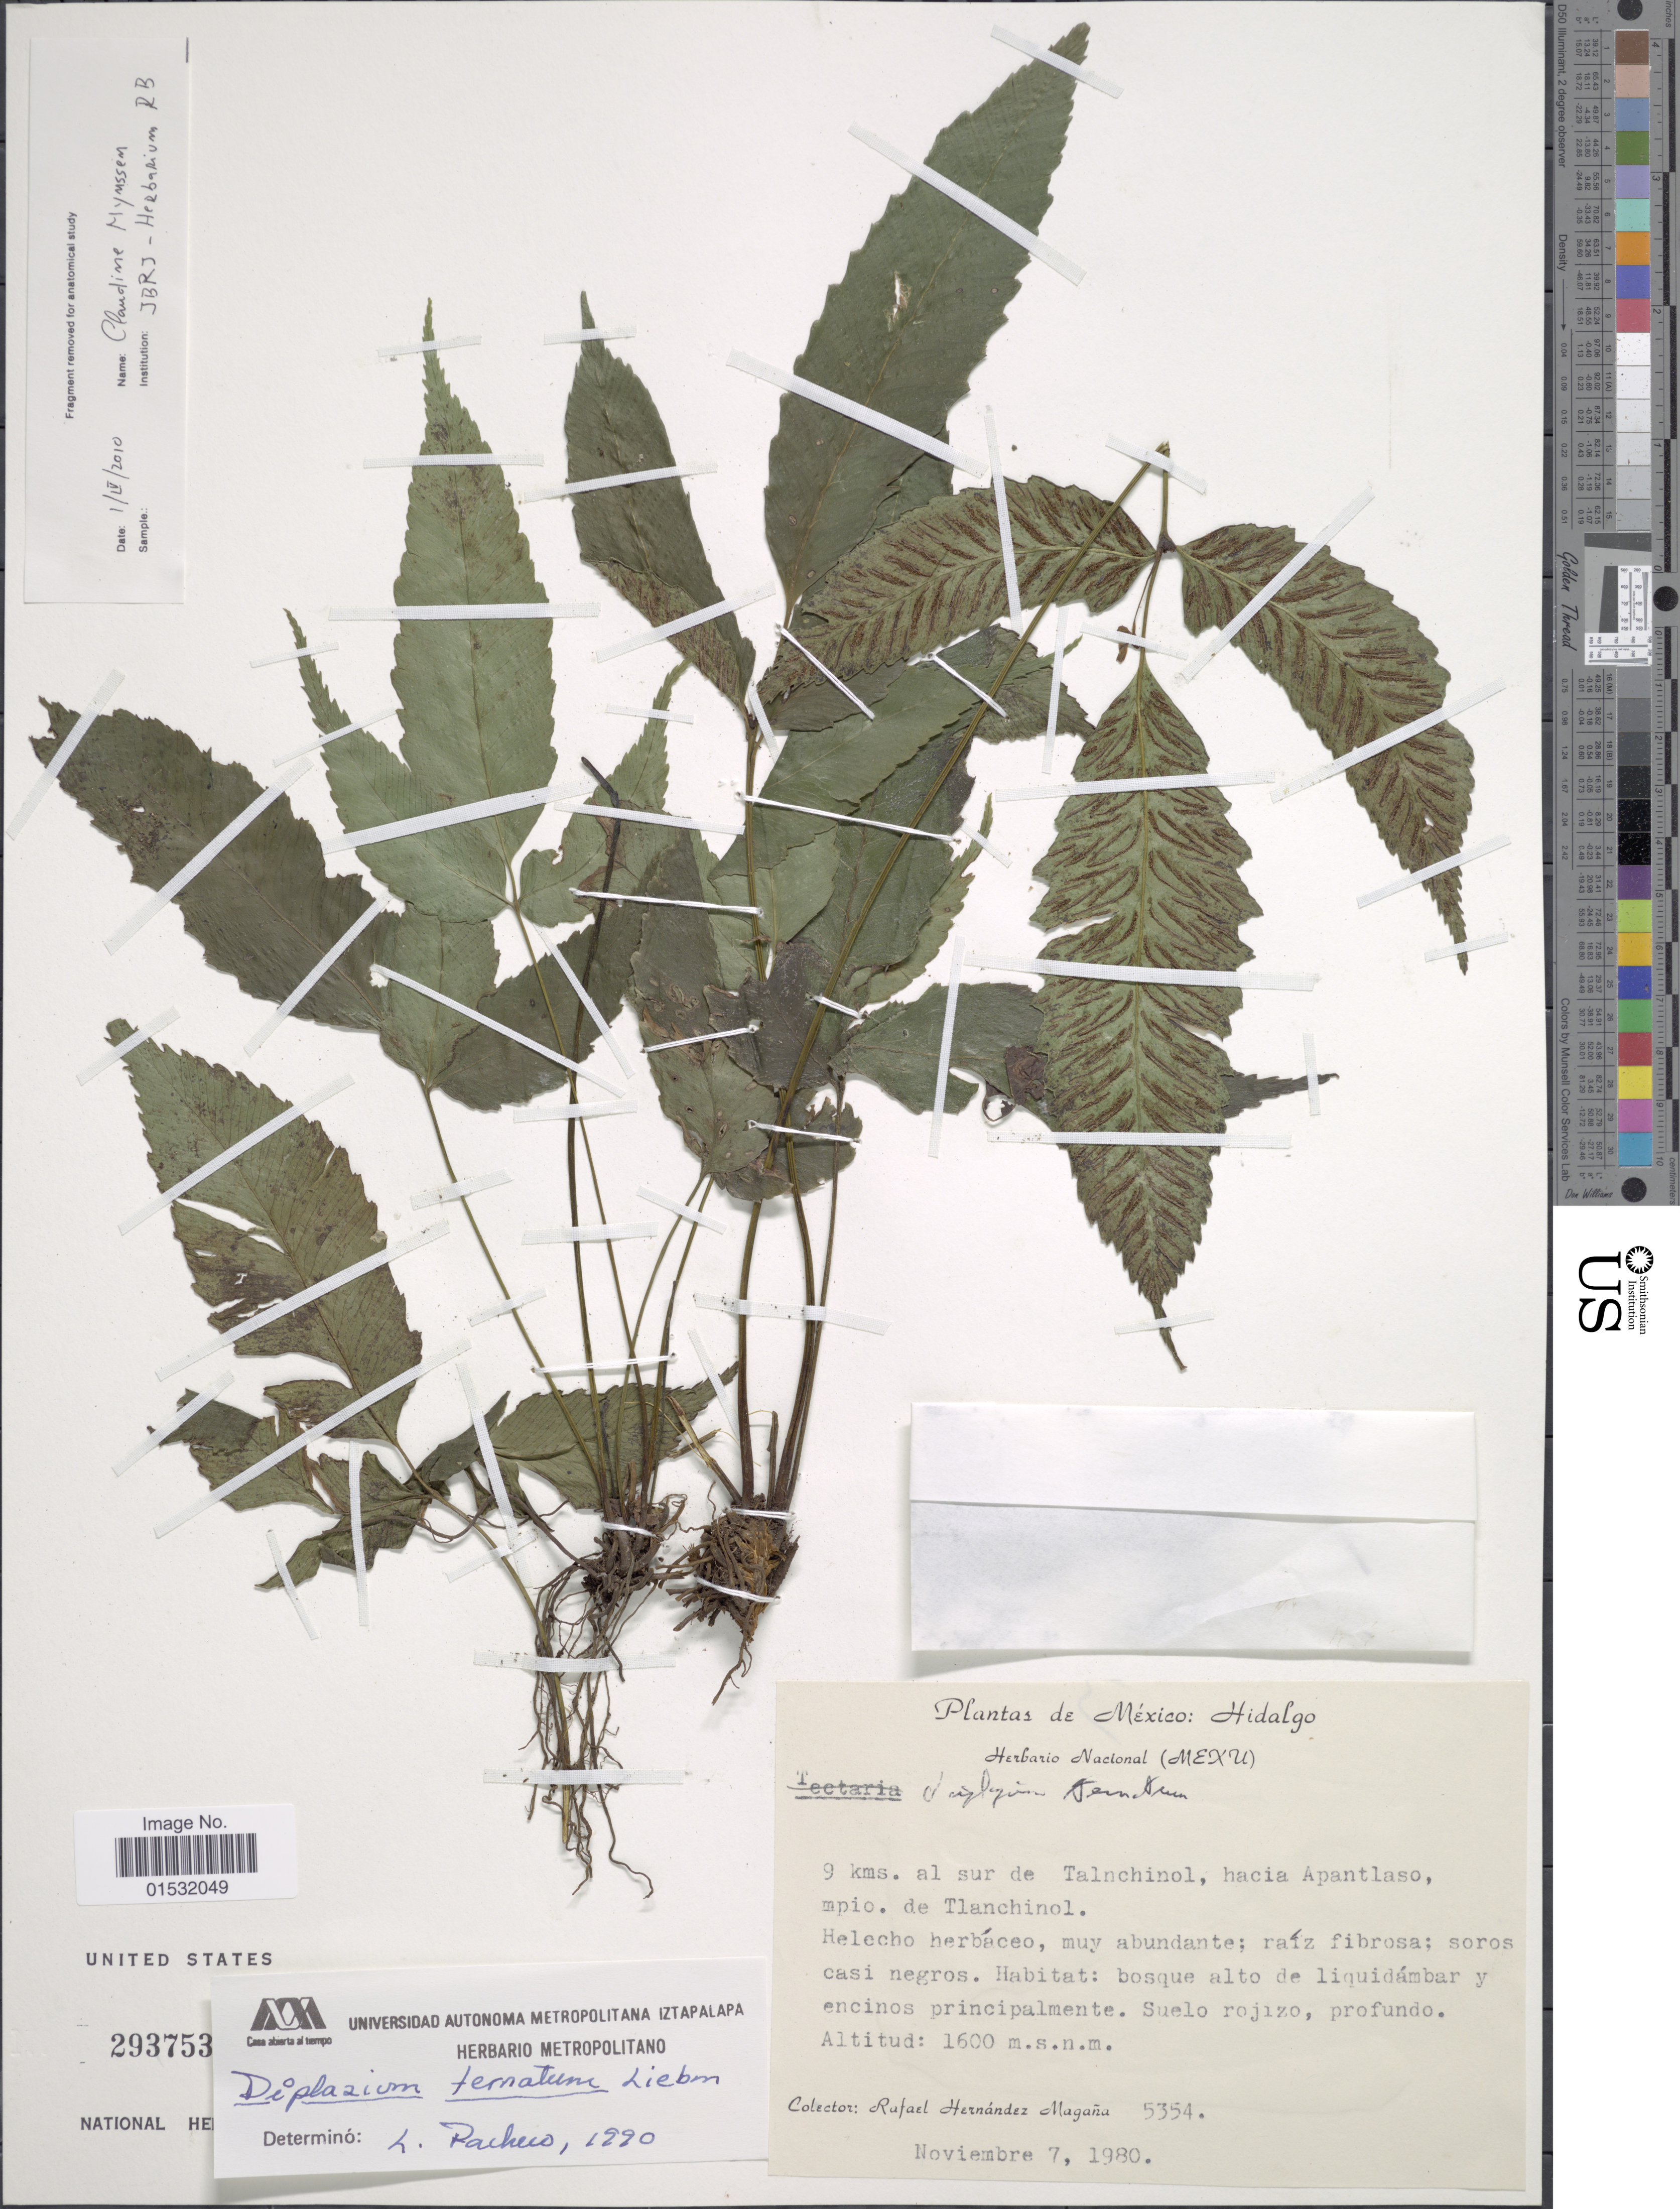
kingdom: Plantae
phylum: Tracheophyta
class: Polypodiopsida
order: Polypodiales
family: Athyriaceae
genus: Diplazium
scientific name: Diplazium ternatum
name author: Liebm.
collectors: R. Hernández-M.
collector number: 5354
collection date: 1980-11-07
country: Mexico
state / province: Hidalgo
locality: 9 kms. al sur de Talchinol, Hacia Apantlaso, mpio. de Tlanchinol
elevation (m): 1600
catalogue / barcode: US 293753